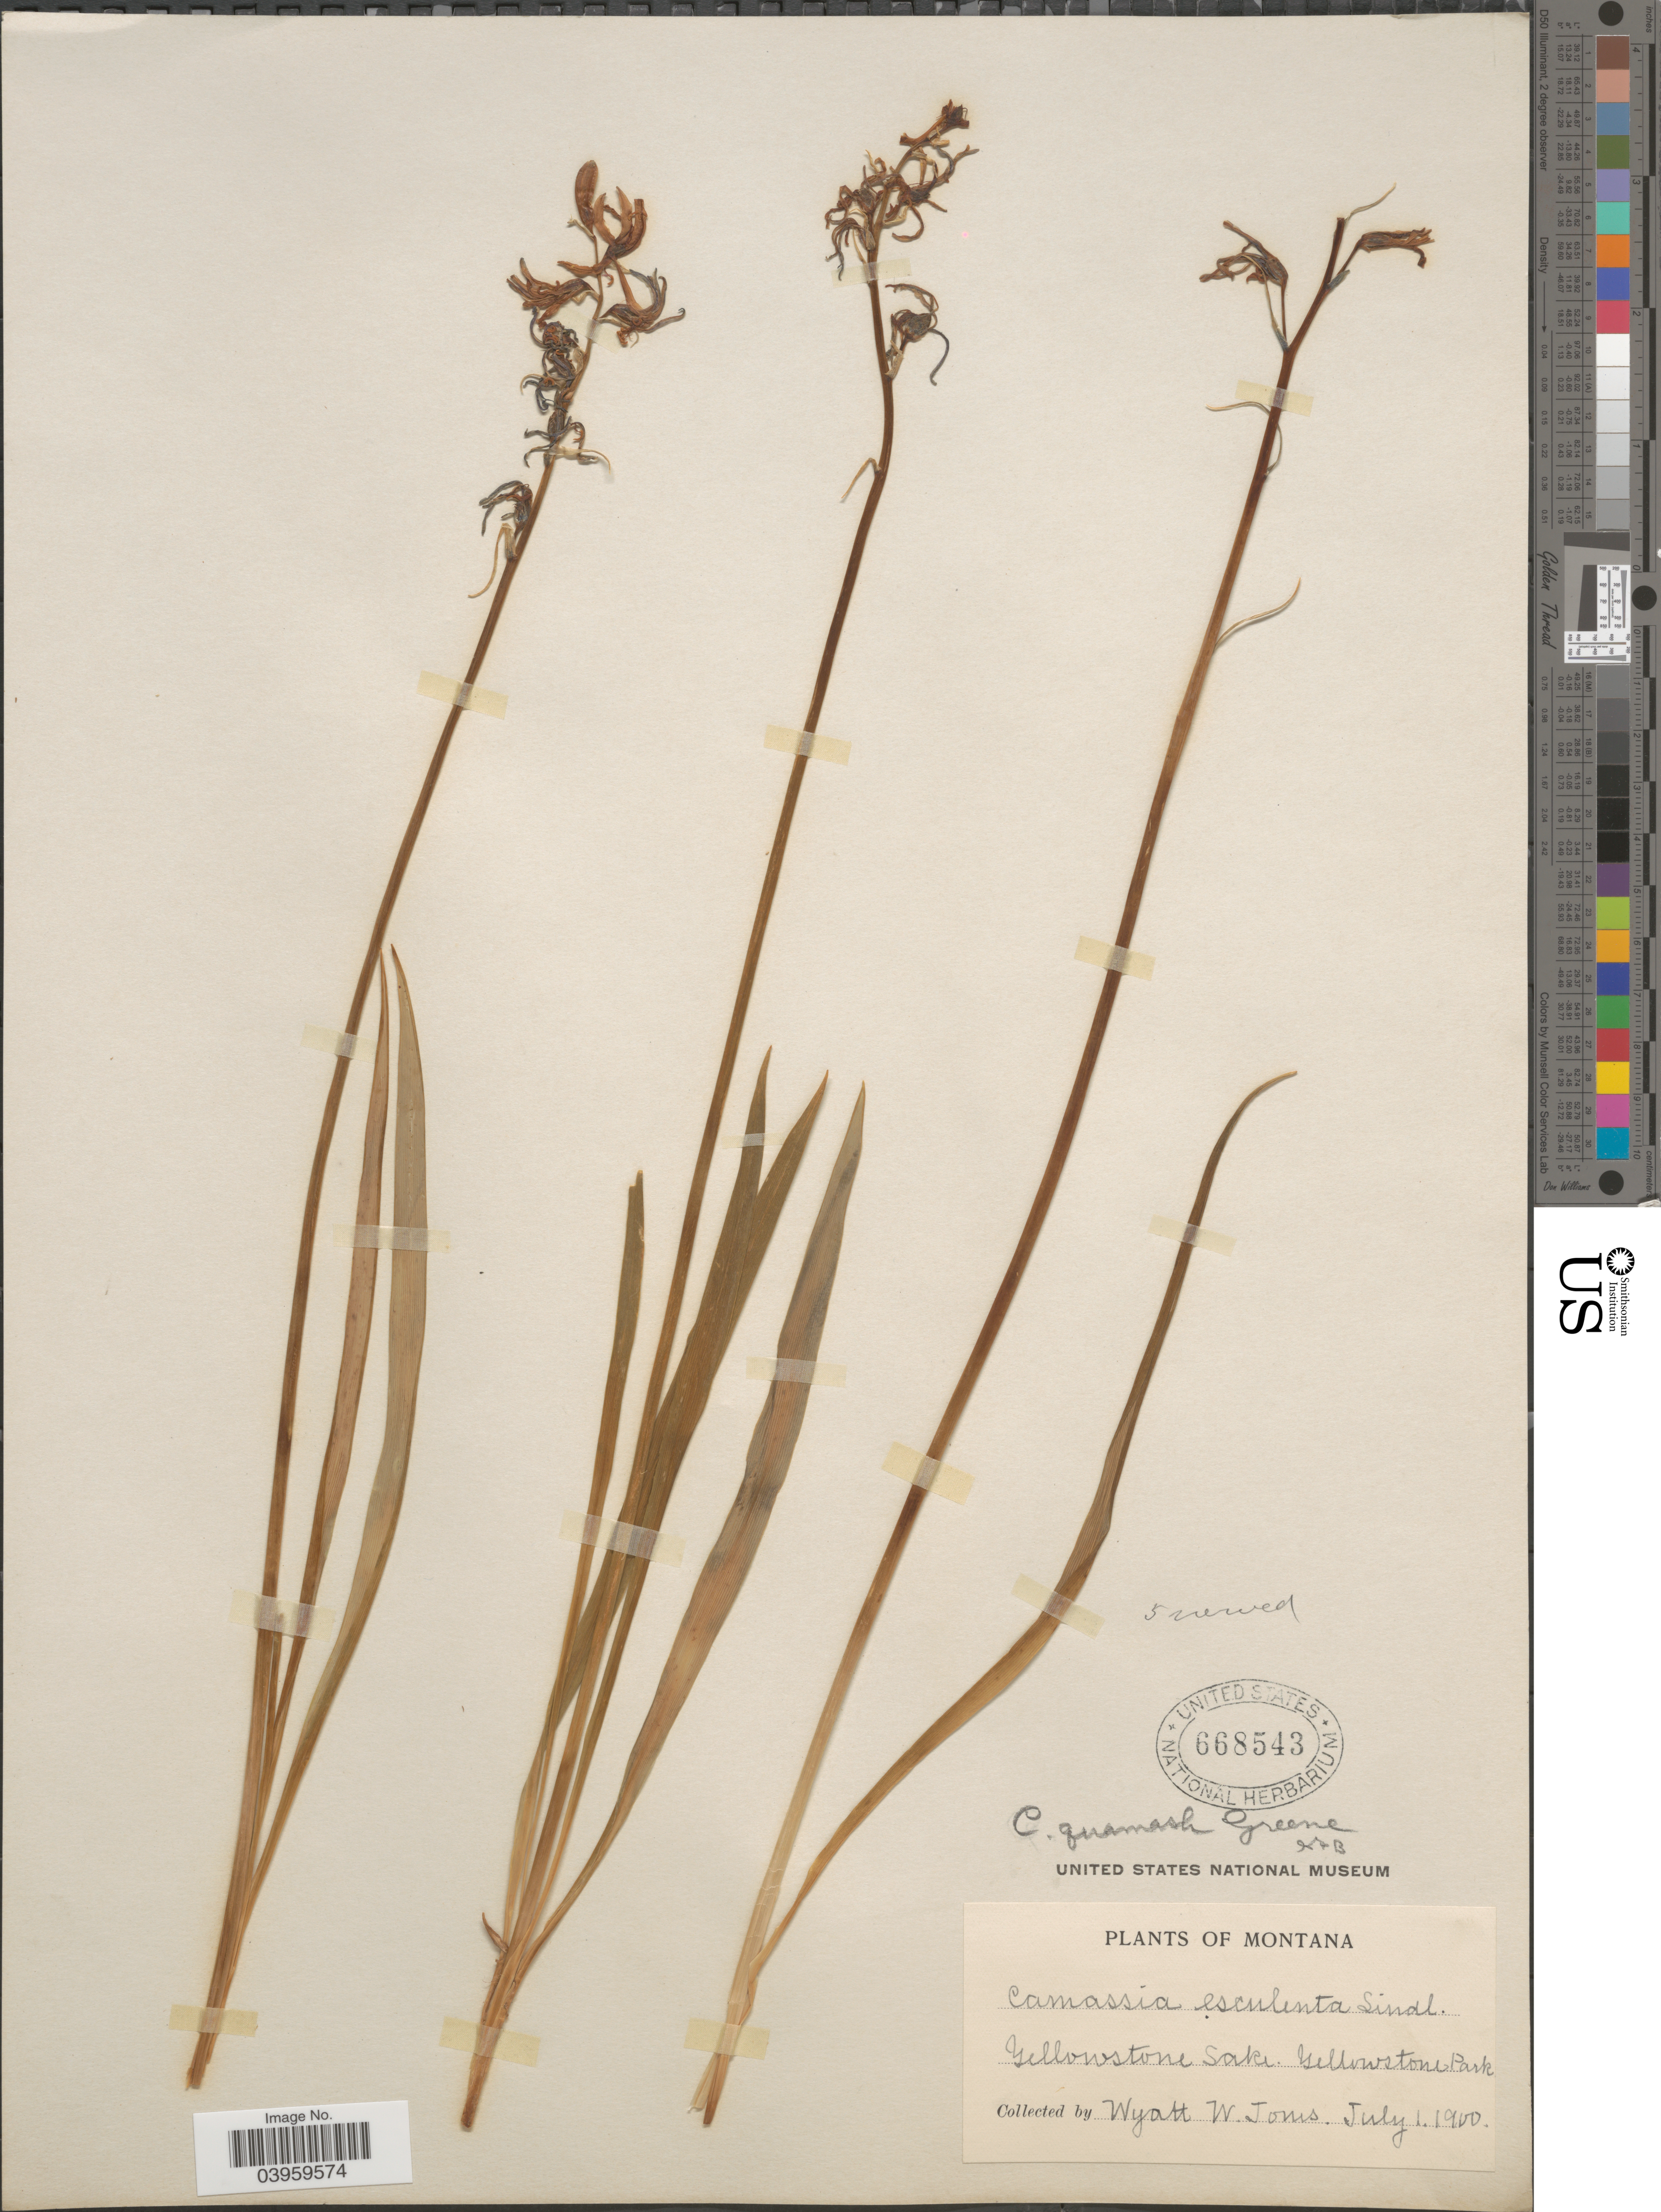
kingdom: Plantae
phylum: Tracheophyta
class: Liliopsida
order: Asparagales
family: Asparagaceae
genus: Camassia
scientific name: Camassia quamash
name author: (Pursh) Greene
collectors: W. W. Jones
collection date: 1900-07-01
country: United States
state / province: Montana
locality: Yellowstone Lake. Yellowstone Park.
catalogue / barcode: US 668543